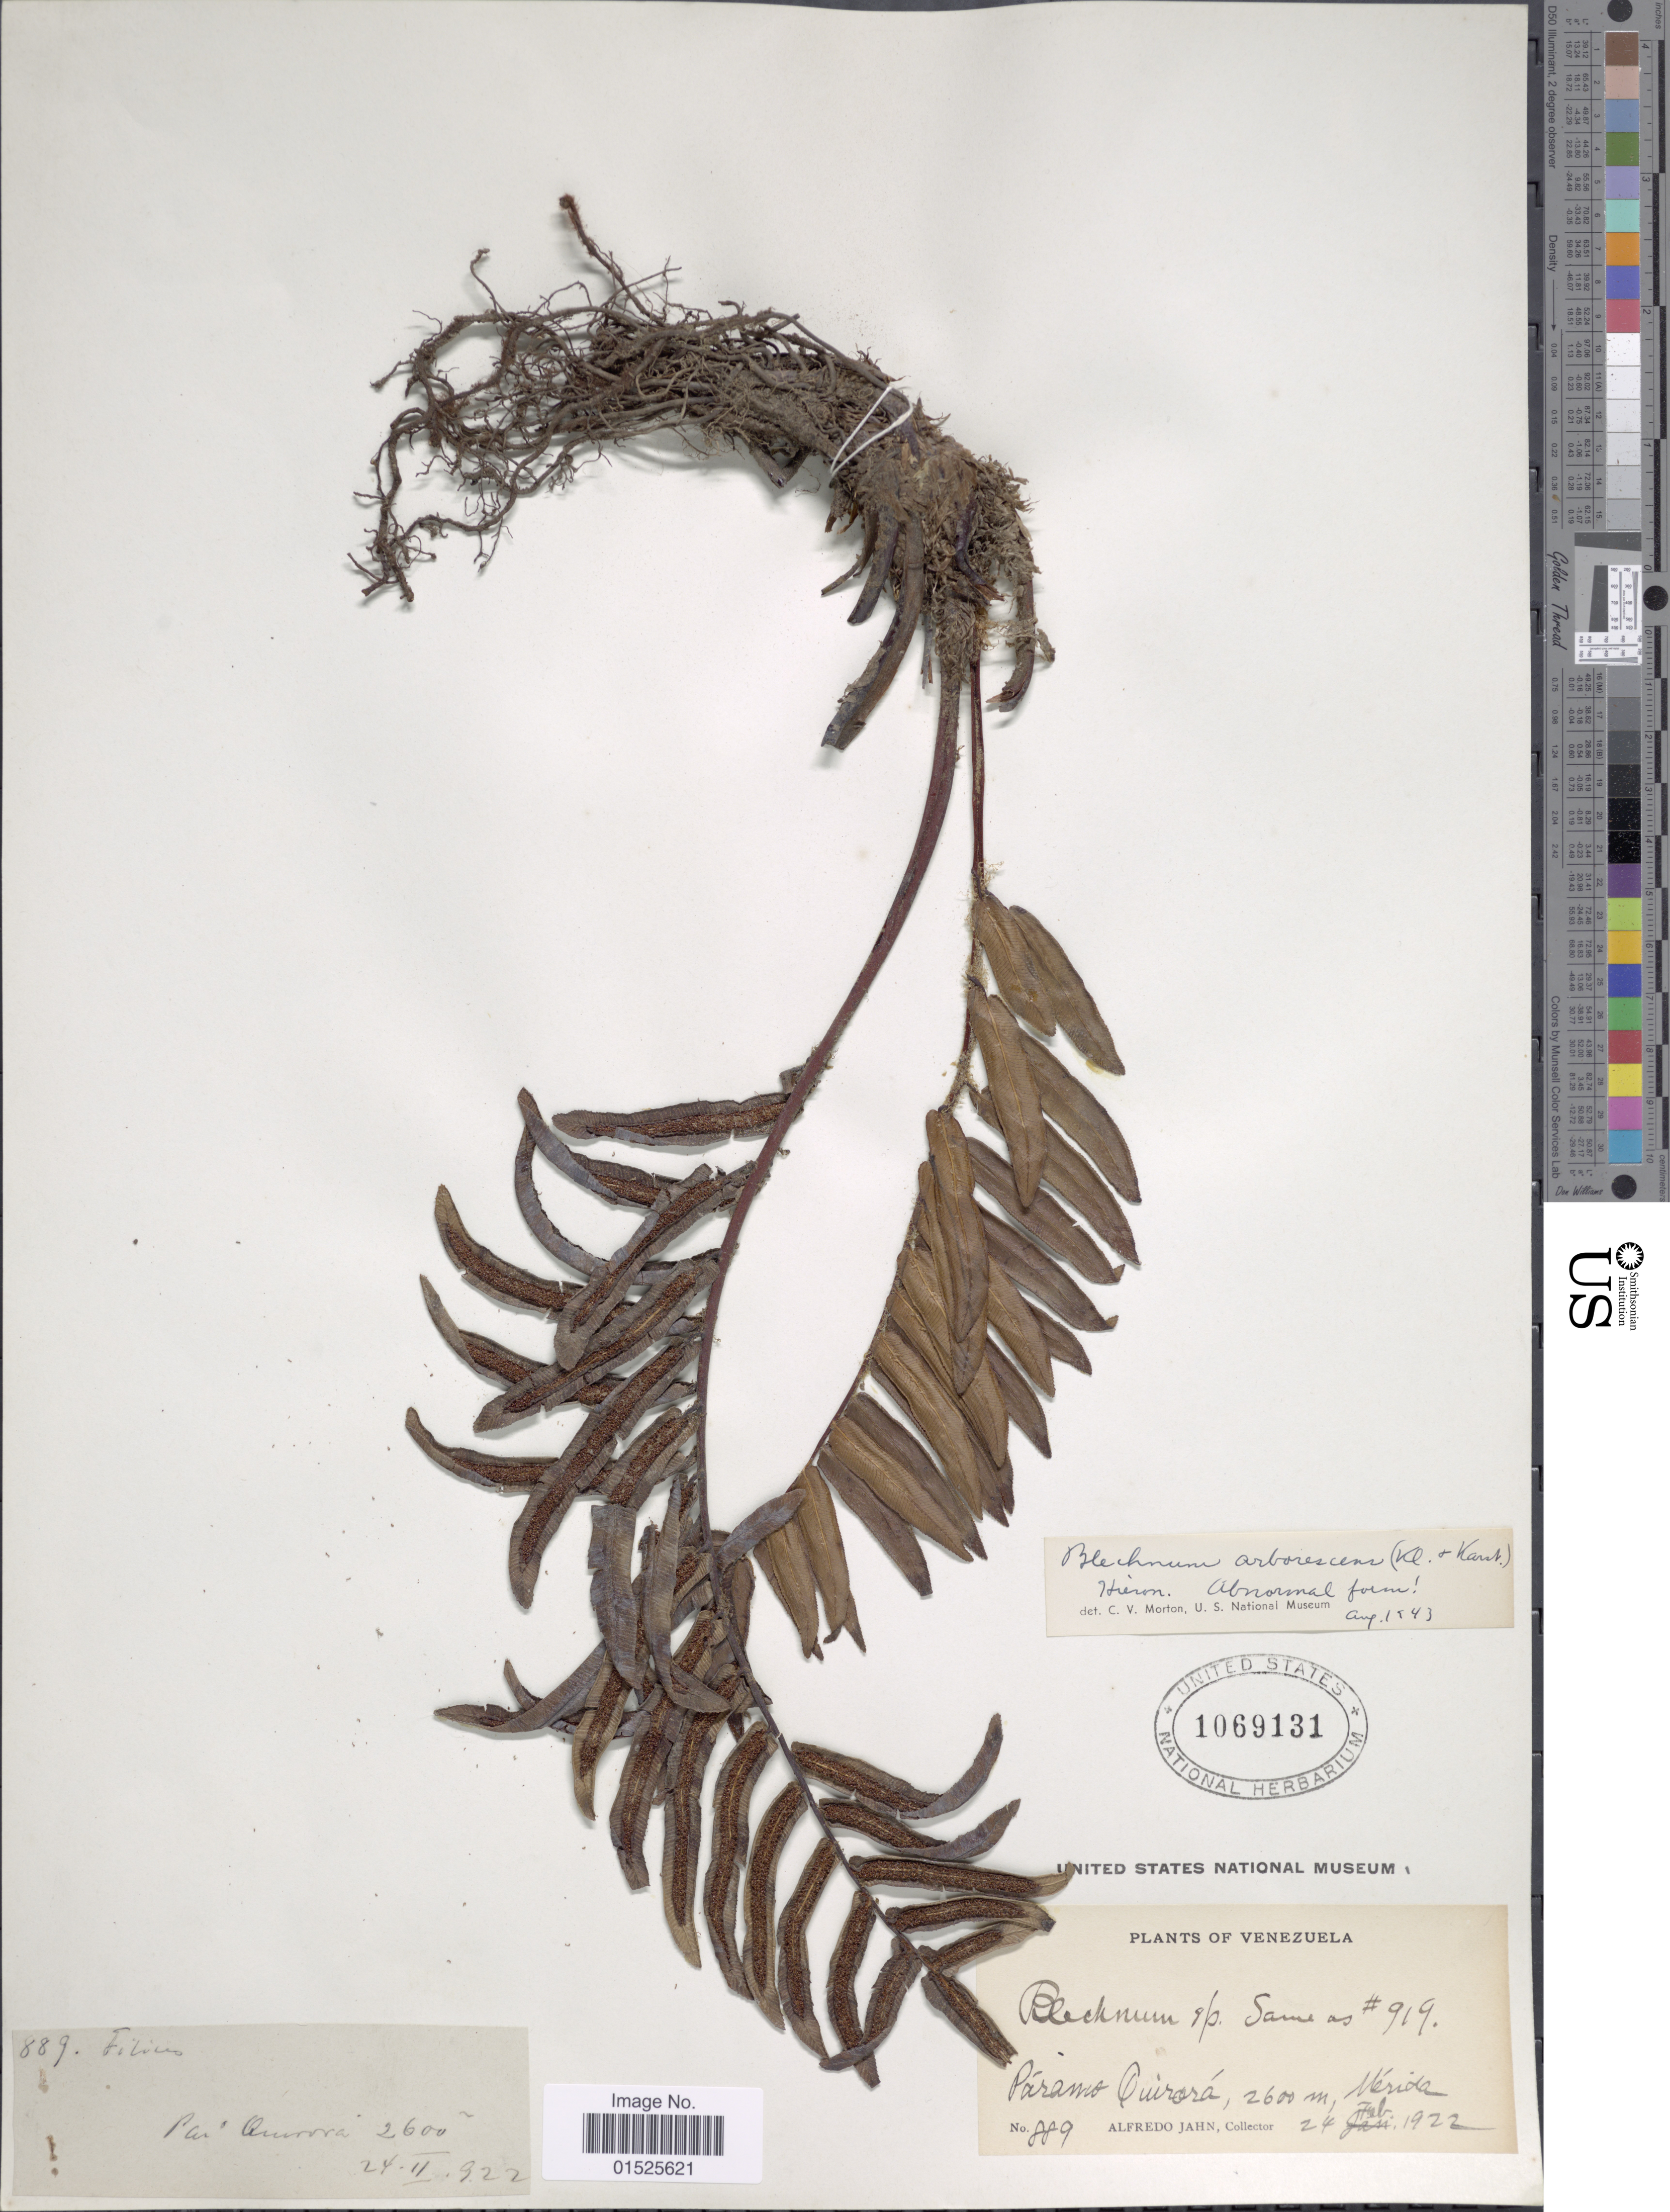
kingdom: Plantae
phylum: Tracheophyta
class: Polypodiopsida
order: Polypodiales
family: Blechnaceae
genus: Blechnum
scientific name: Blechnum cordatum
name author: (Desv.) Hieron.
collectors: A. Jahn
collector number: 889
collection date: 1922-02-24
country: Venezuela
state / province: Mérida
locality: Páramo Quirorá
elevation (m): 2600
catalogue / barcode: US 1069131